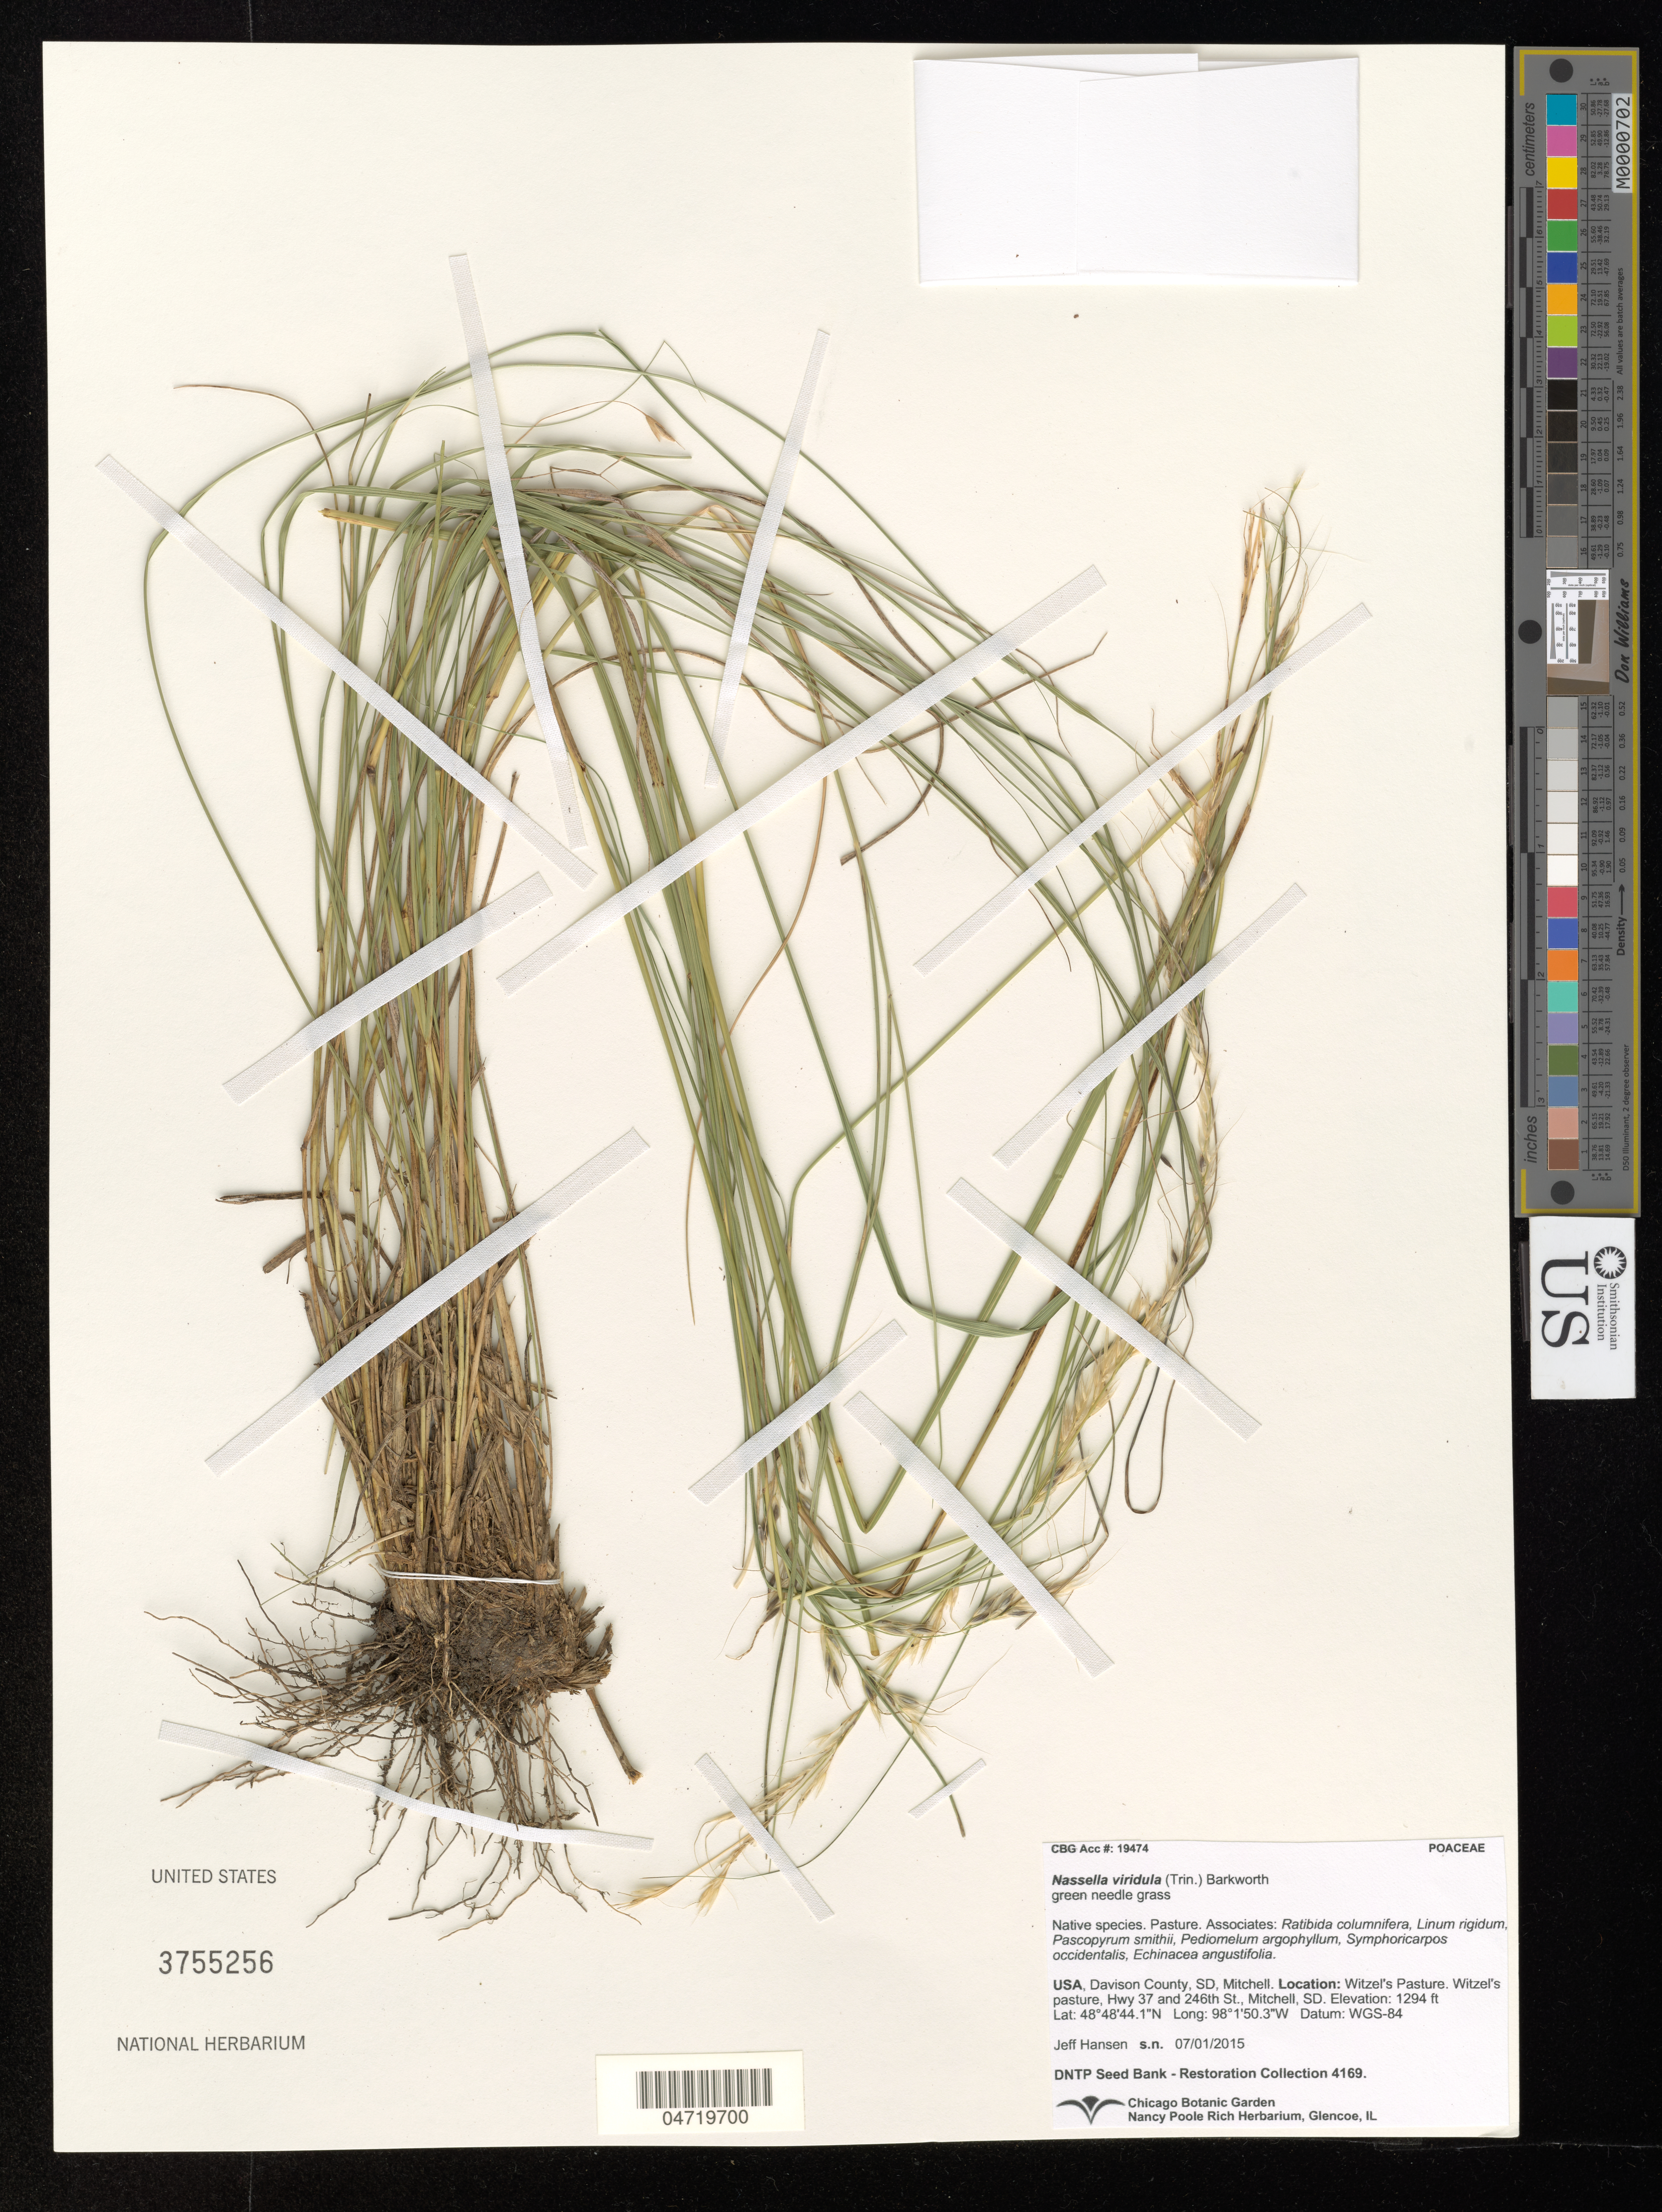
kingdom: Plantae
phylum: Tracheophyta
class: Liliopsida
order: Poales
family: Poaceae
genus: Nassella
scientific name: Nassella viridula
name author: (Trin.) Barkworth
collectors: J. Hansen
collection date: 2015-07-01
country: United States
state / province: South Dakota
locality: Davison County, SD. Witzel's Pasture. Witzel's pasture, Hwy 37 and 246th St., Mitchell, SD.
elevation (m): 394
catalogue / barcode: US 3755256